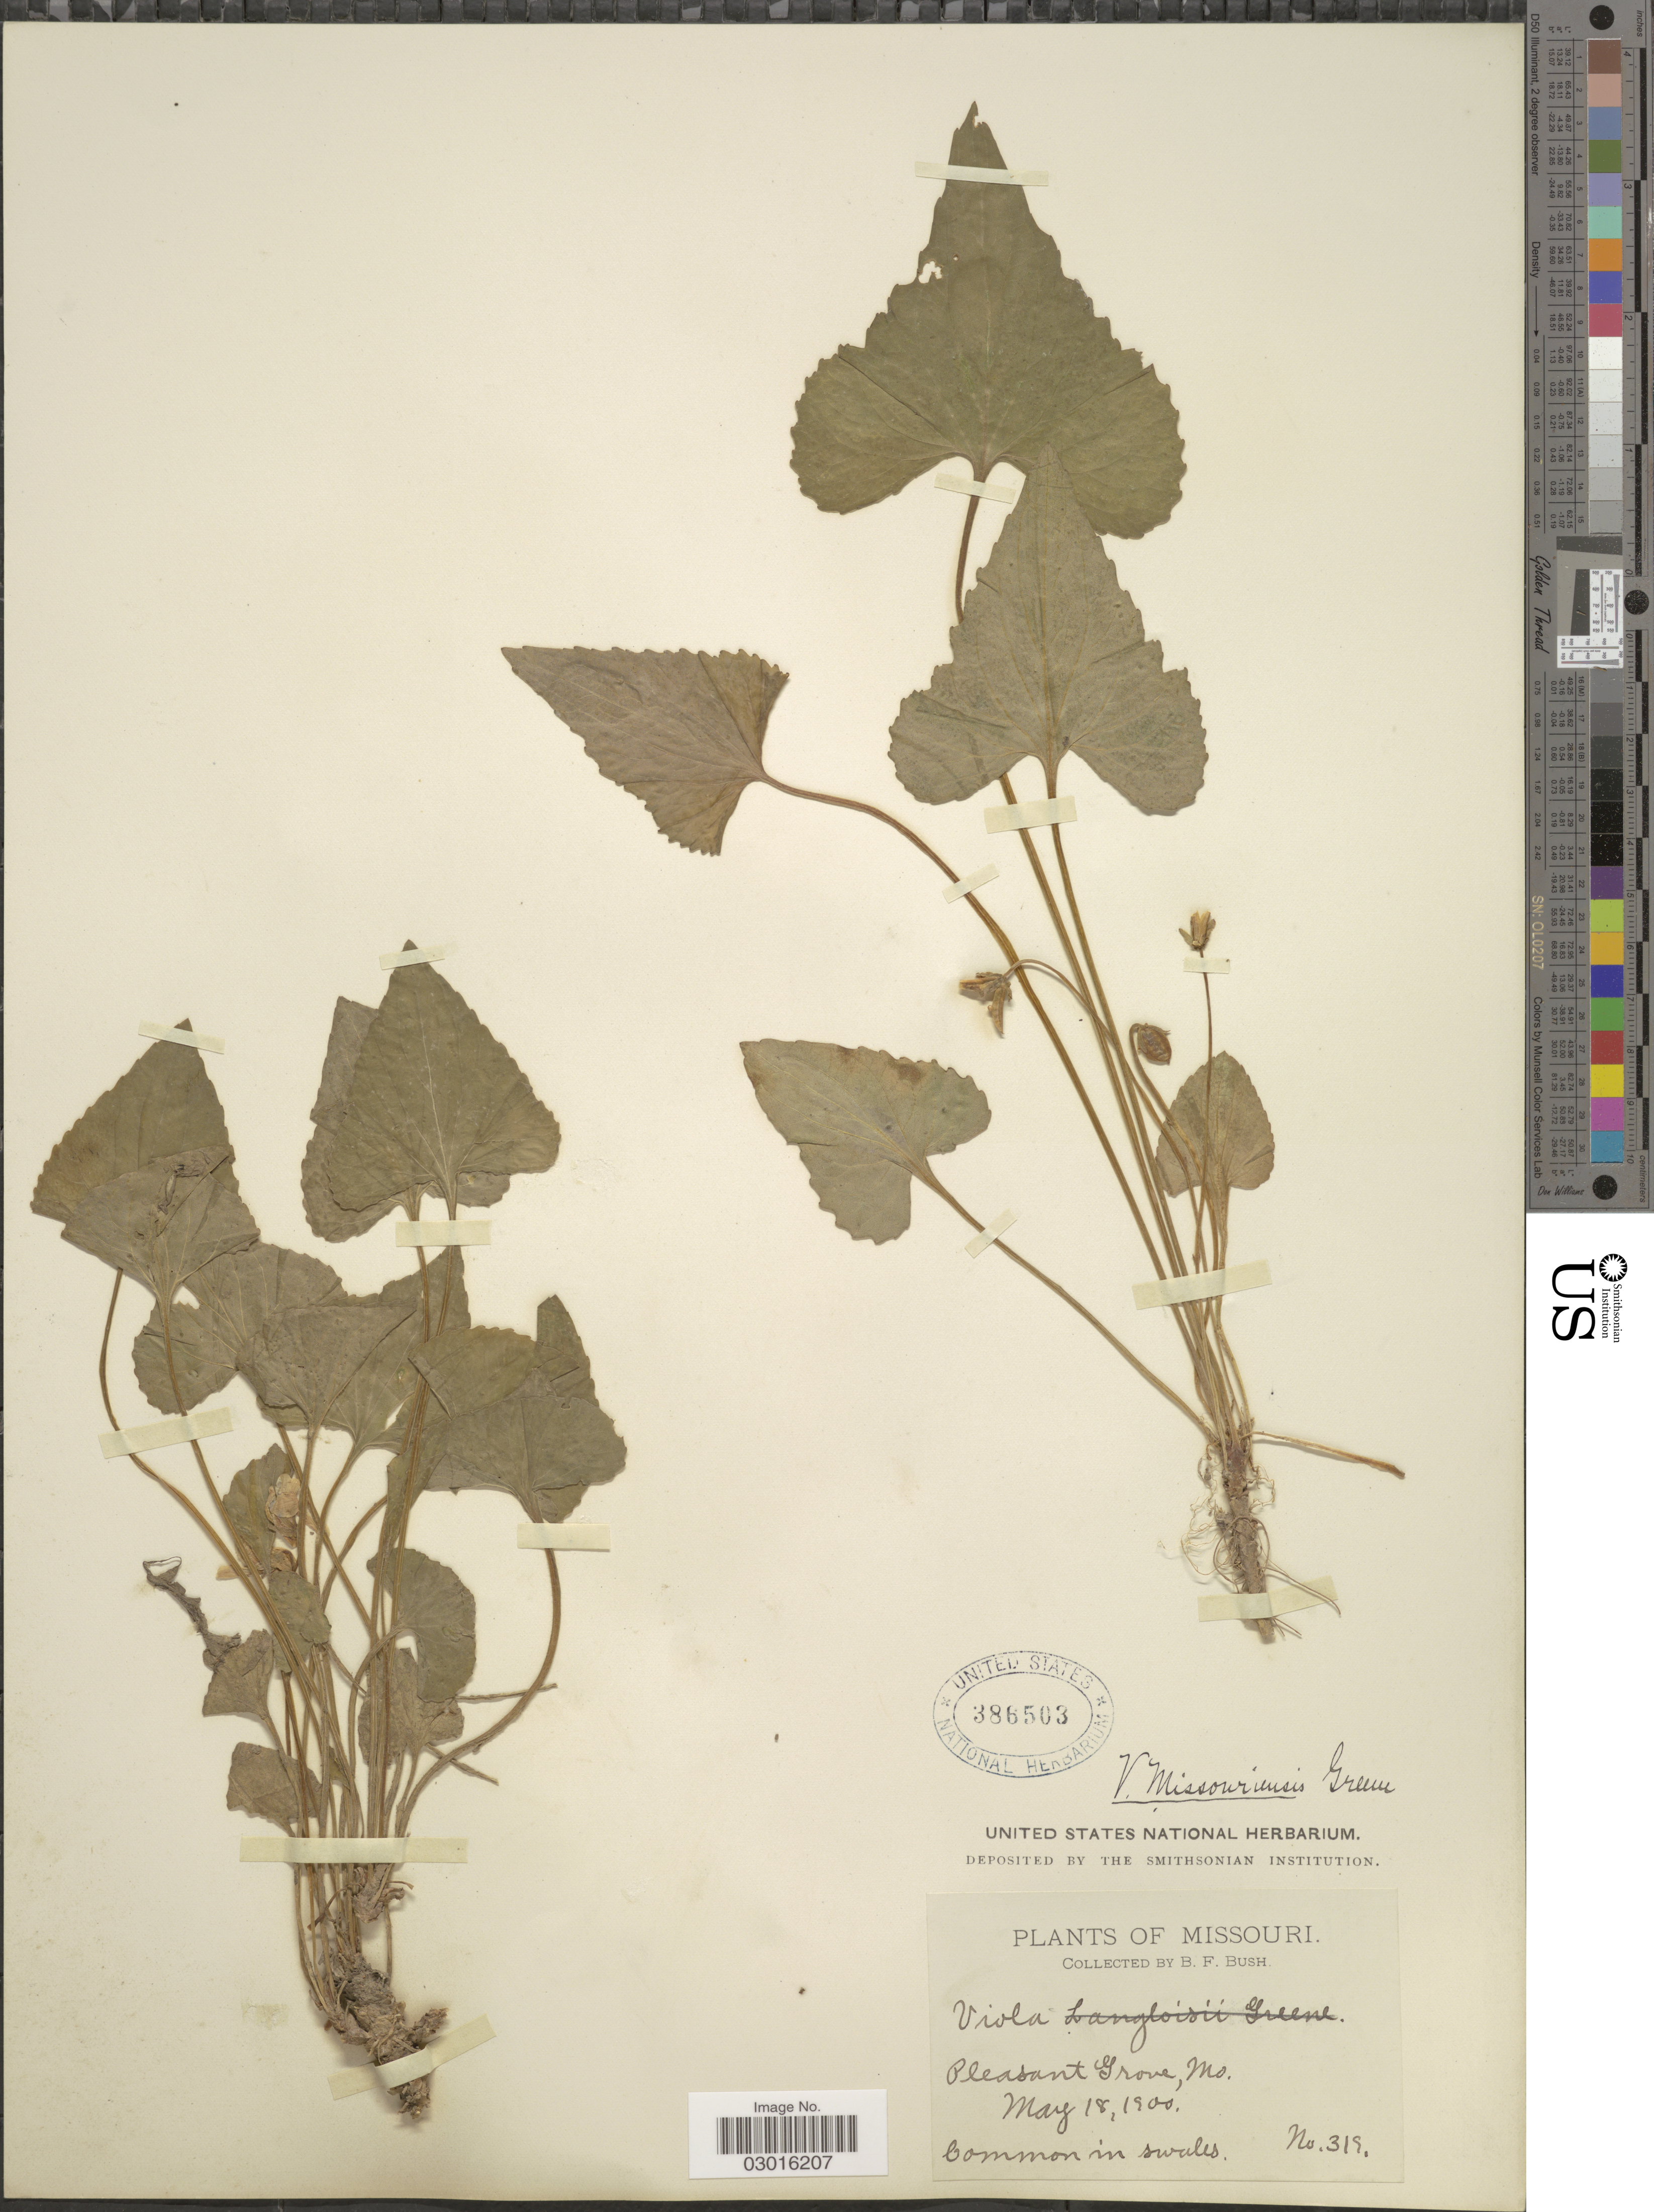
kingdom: Plantae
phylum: Tracheophyta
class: Magnoliopsida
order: Malpighiales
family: Violaceae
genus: Viola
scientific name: Viola missouriensis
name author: Greene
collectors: B. F. Bush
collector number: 319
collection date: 1900-05-18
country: United States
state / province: Missouri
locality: Pleasant Grove.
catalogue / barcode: US 386503